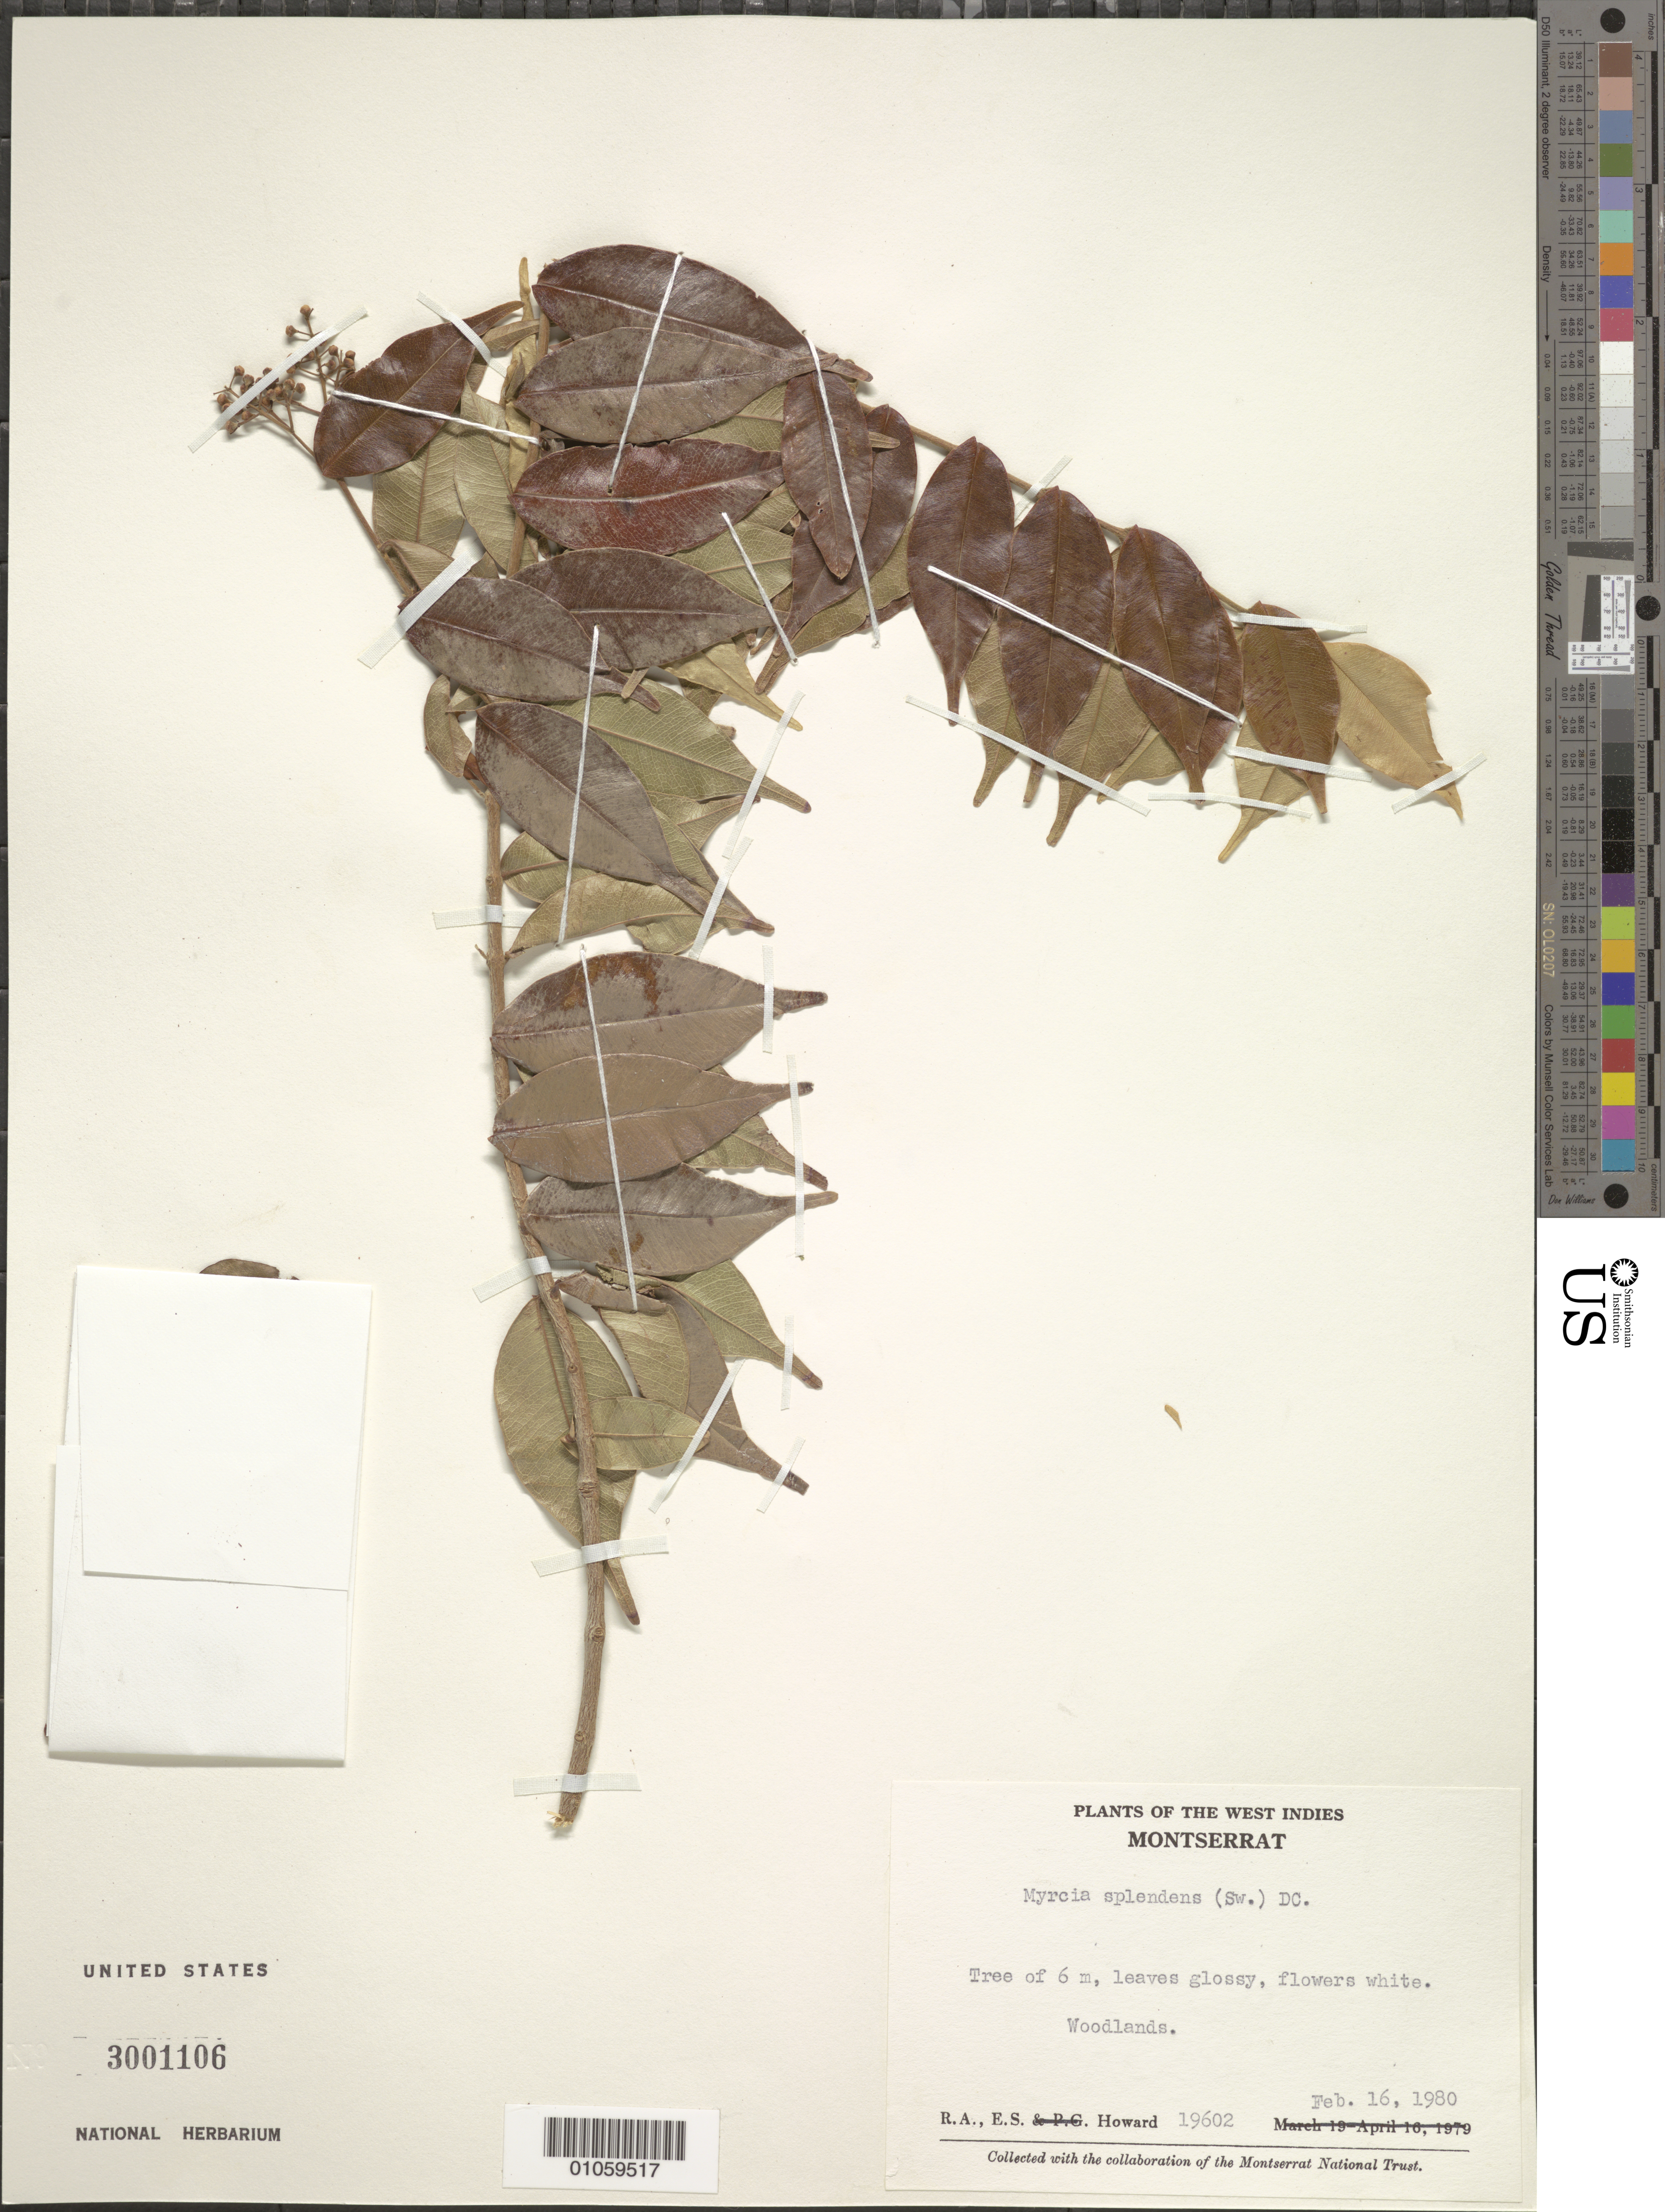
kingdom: Plantae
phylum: Tracheophyta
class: Magnoliopsida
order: Myrtales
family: Myrtaceae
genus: Myrcia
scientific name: Myrcia splendens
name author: (Sw.) DC.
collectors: R. A. Howard & E. S. Howard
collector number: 19602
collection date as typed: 16 Feb 1980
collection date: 1980-02-16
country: Montserrat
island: Montserrat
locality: Woodlands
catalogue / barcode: US 3001106